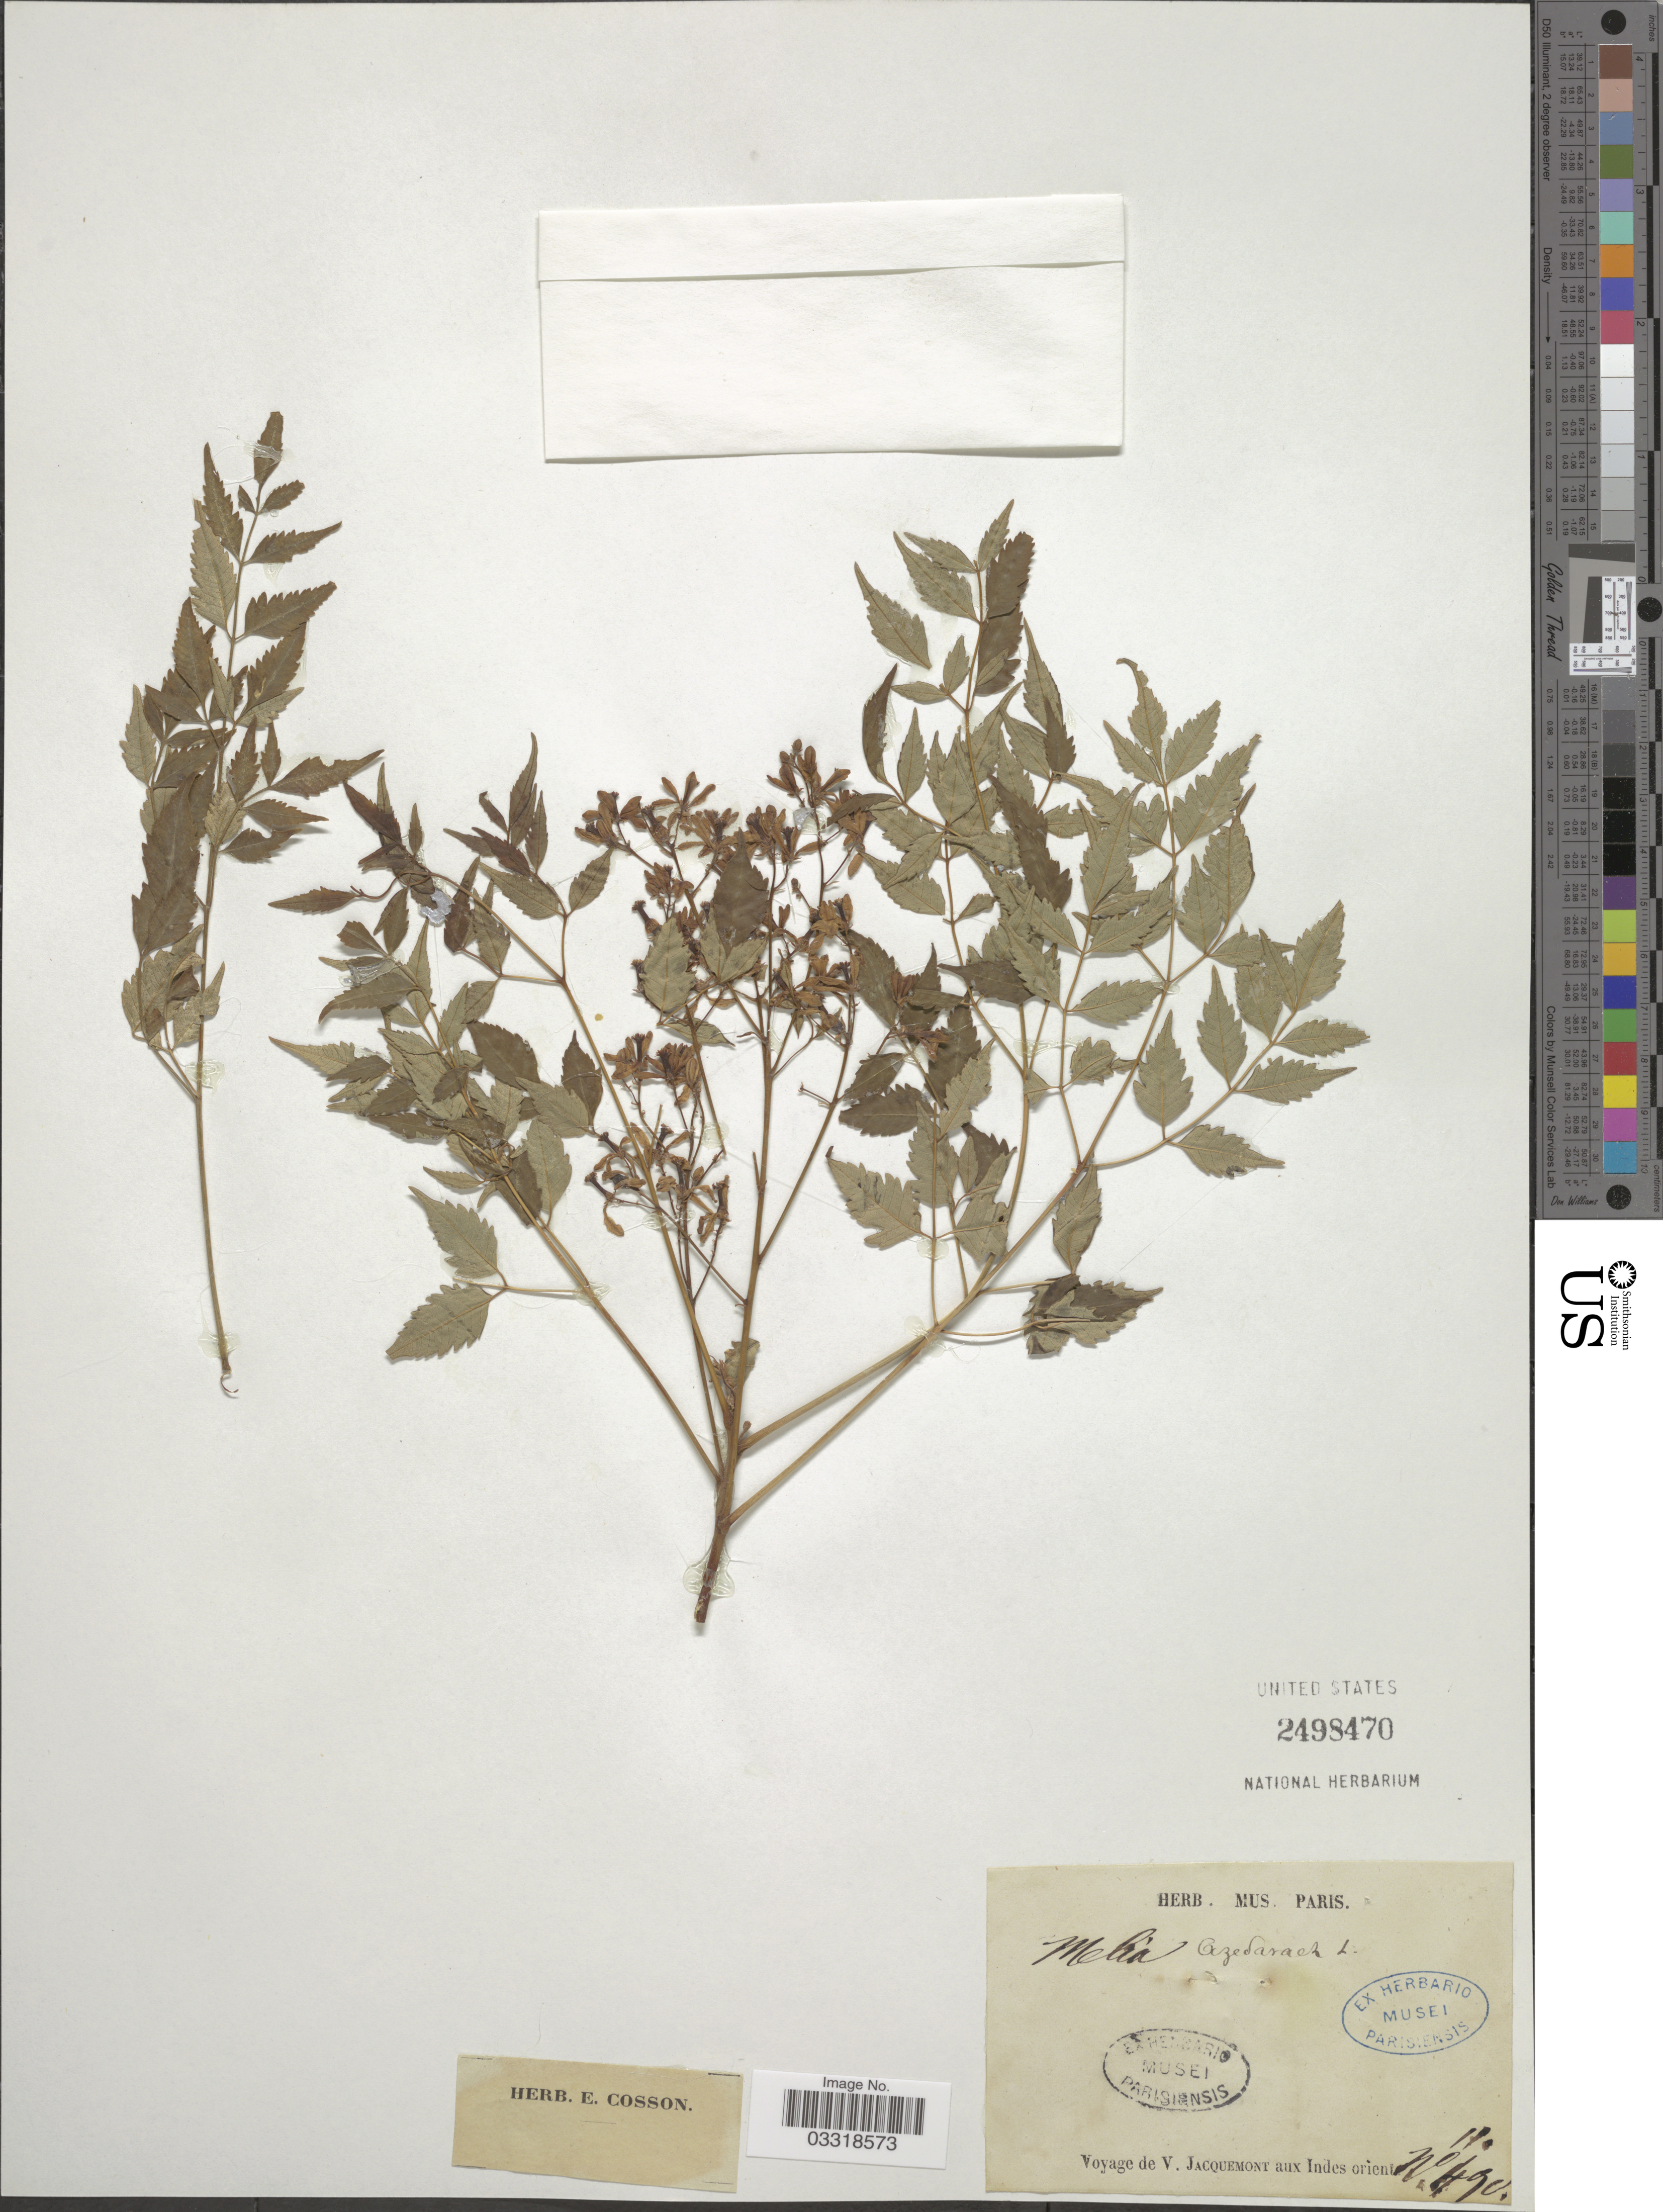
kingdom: Plantae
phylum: Tracheophyta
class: Magnoliopsida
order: Sapindales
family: Meliaceae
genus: Melia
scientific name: Melia azedarach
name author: L.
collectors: V. Jacquemont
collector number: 490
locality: Indes orient.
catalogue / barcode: US 2498470